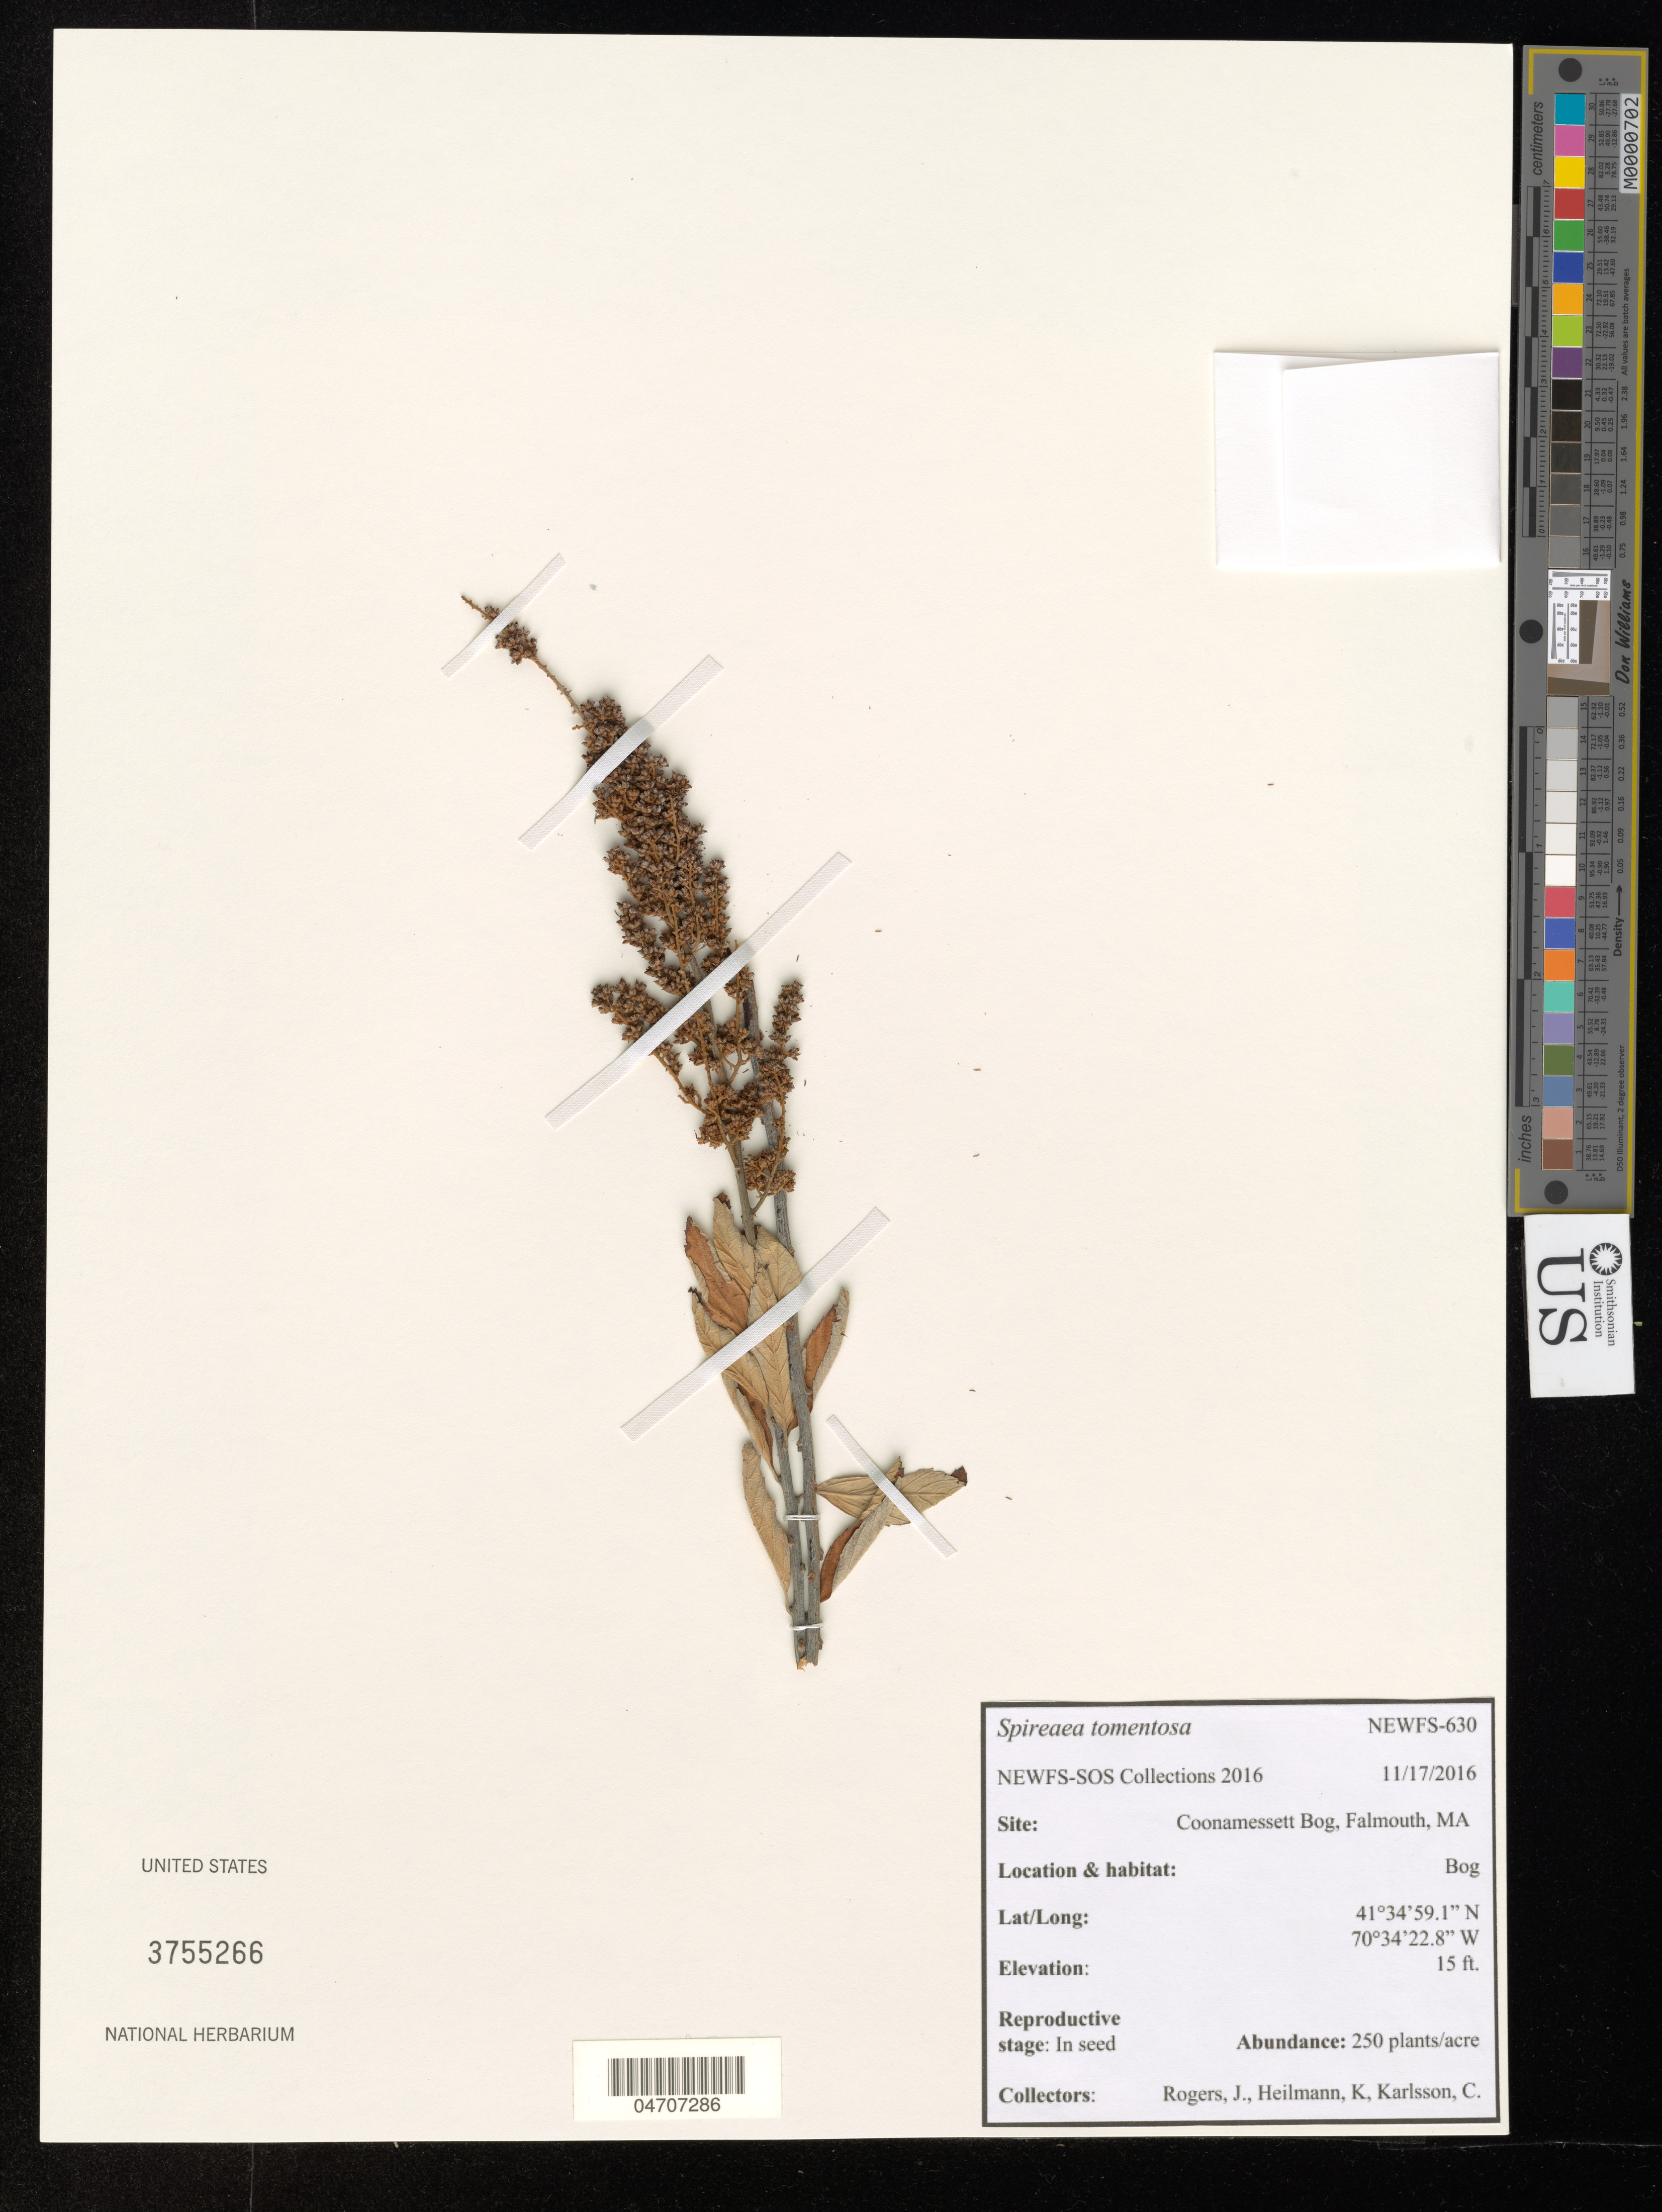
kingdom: Plantae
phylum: Tracheophyta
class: Magnoliopsida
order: Rosales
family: Rosaceae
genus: Spiraea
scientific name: Spiraea tomentosa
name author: L.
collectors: J. Rogers, K. Heilmann & C. Karlsson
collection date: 2016-11-17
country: United States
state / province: Massachusetts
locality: Site: Coonamessett Bog, Falmouth, MA.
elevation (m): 5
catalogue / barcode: US 3755266